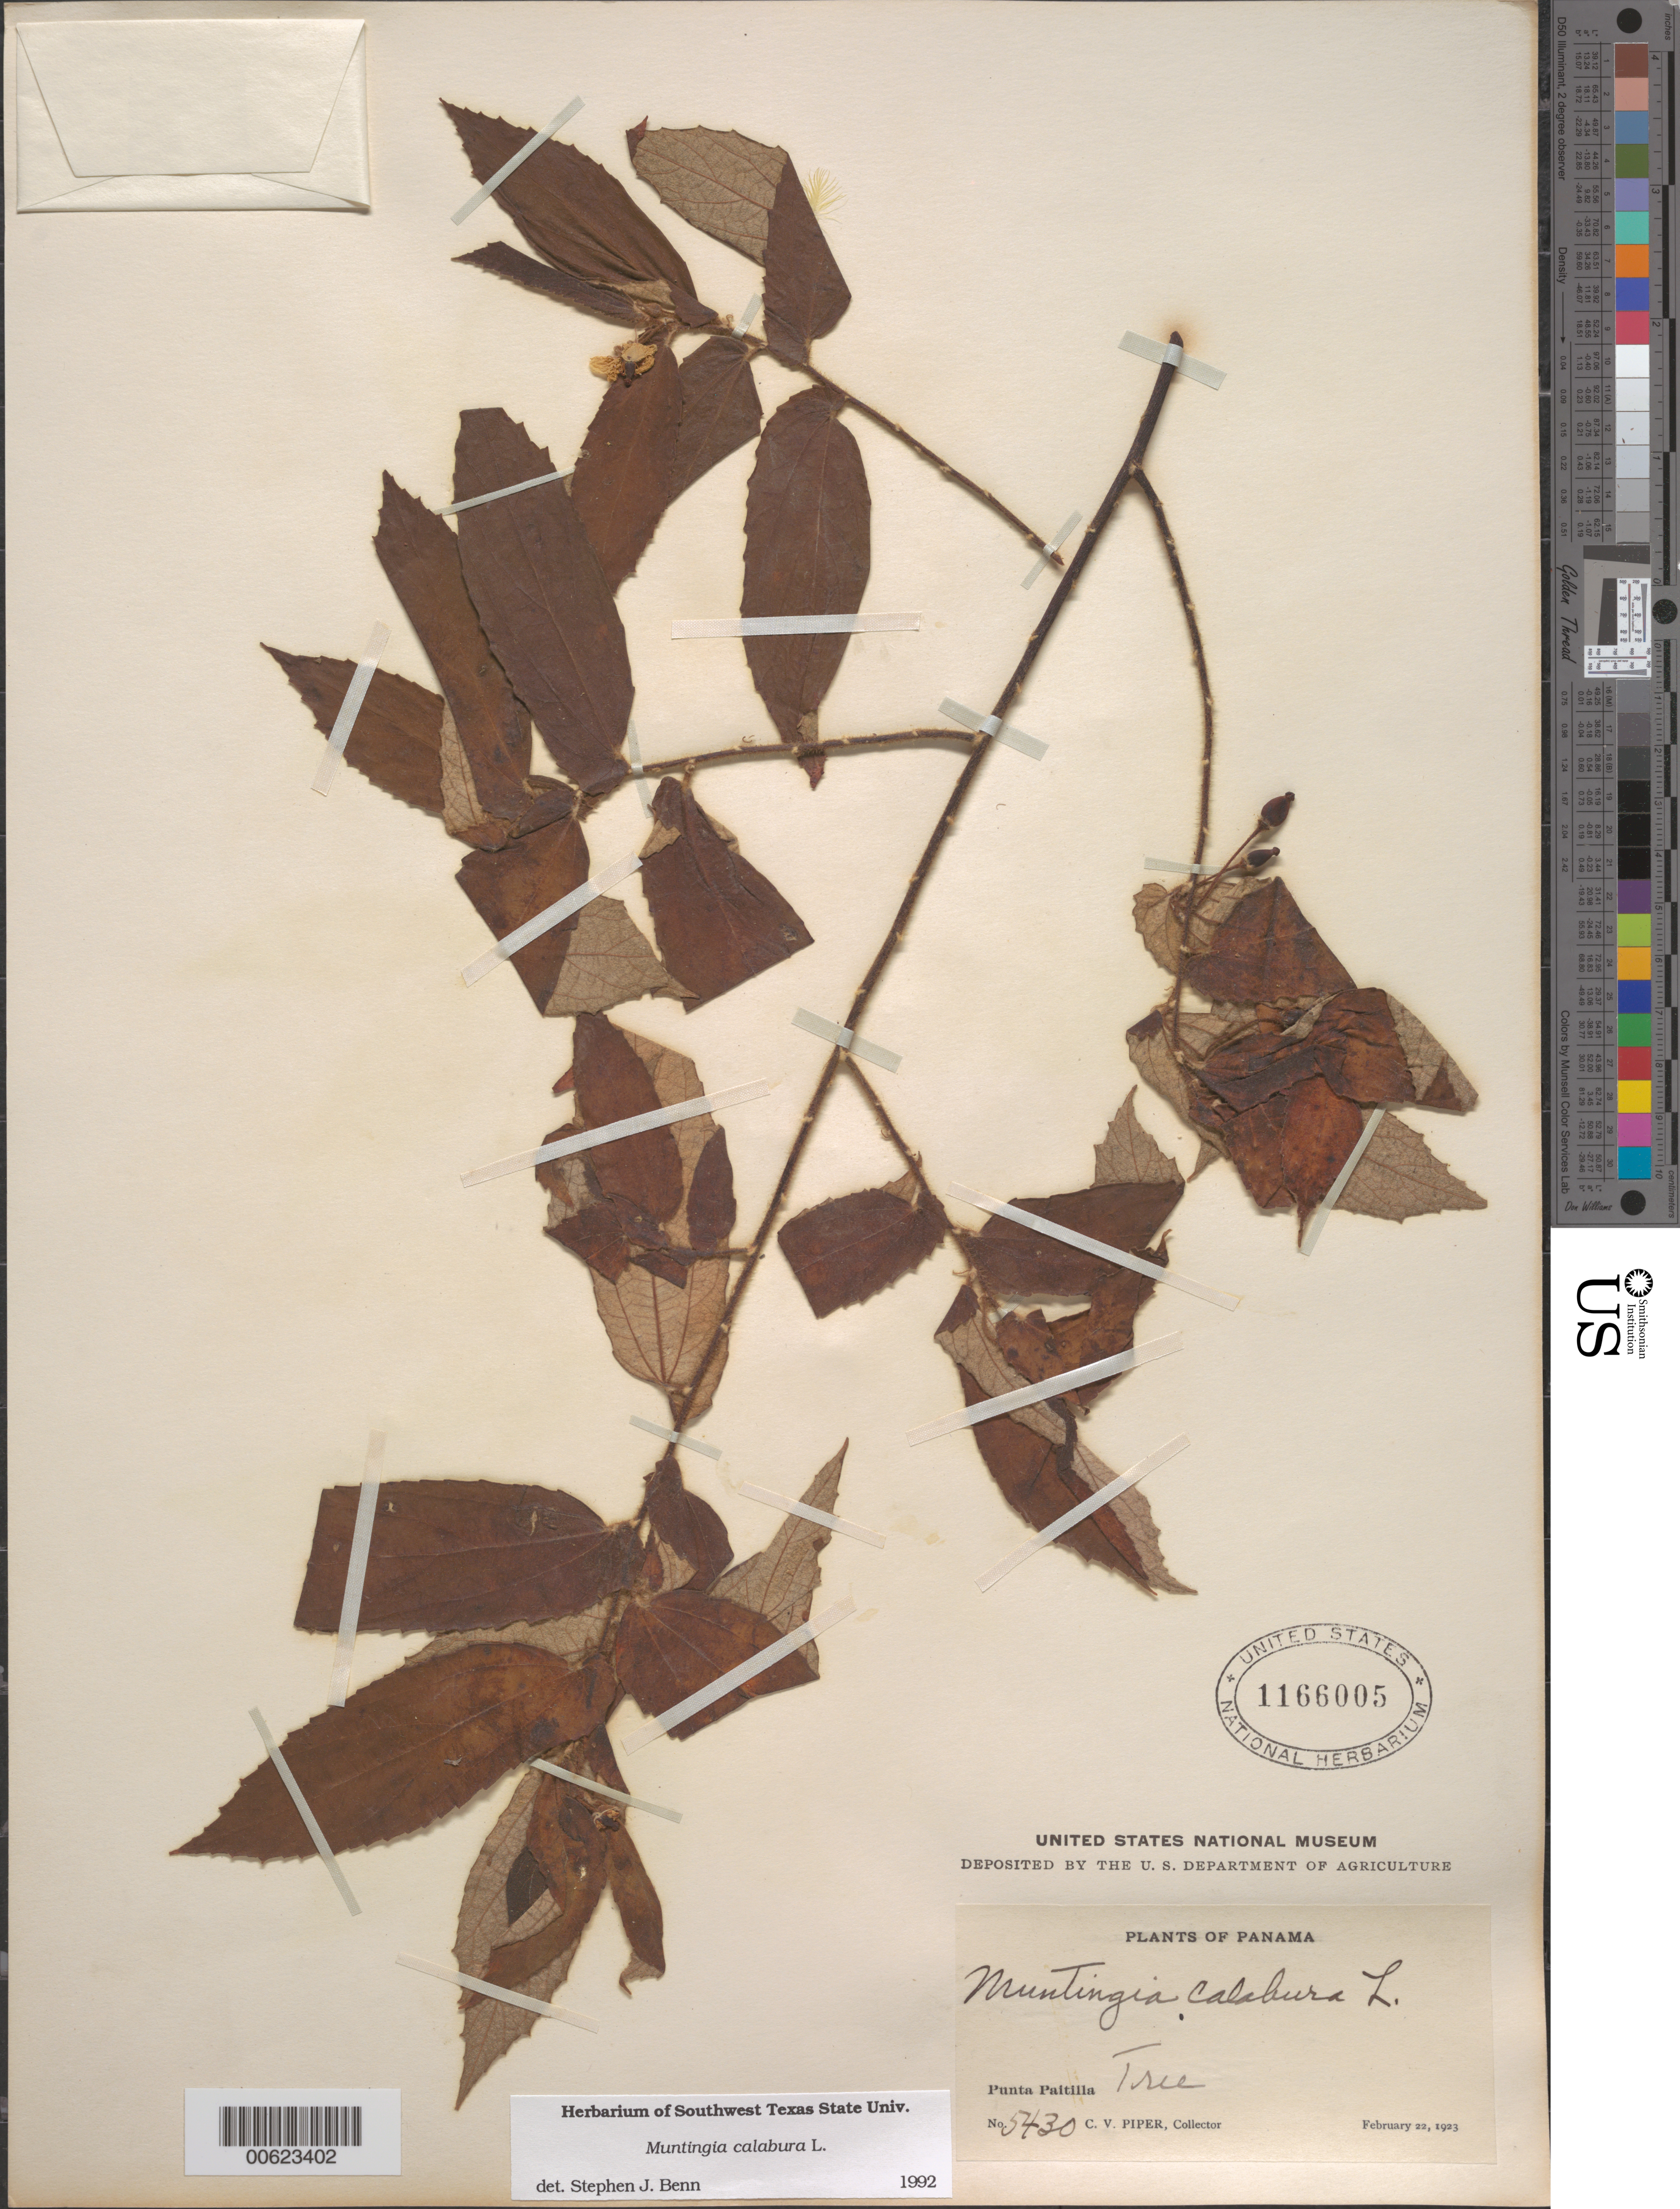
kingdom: Plantae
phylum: Tracheophyta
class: Magnoliopsida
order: Malvales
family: Muntingiaceae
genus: Muntingia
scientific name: Muntingia calabura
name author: L.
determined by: Benn, S. J.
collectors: C. V. Piper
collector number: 5430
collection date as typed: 22 Feb 1923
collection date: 1923-02-22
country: Panama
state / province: Panamá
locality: Punta Paitilla, Canal Zone?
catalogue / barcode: US 1166005